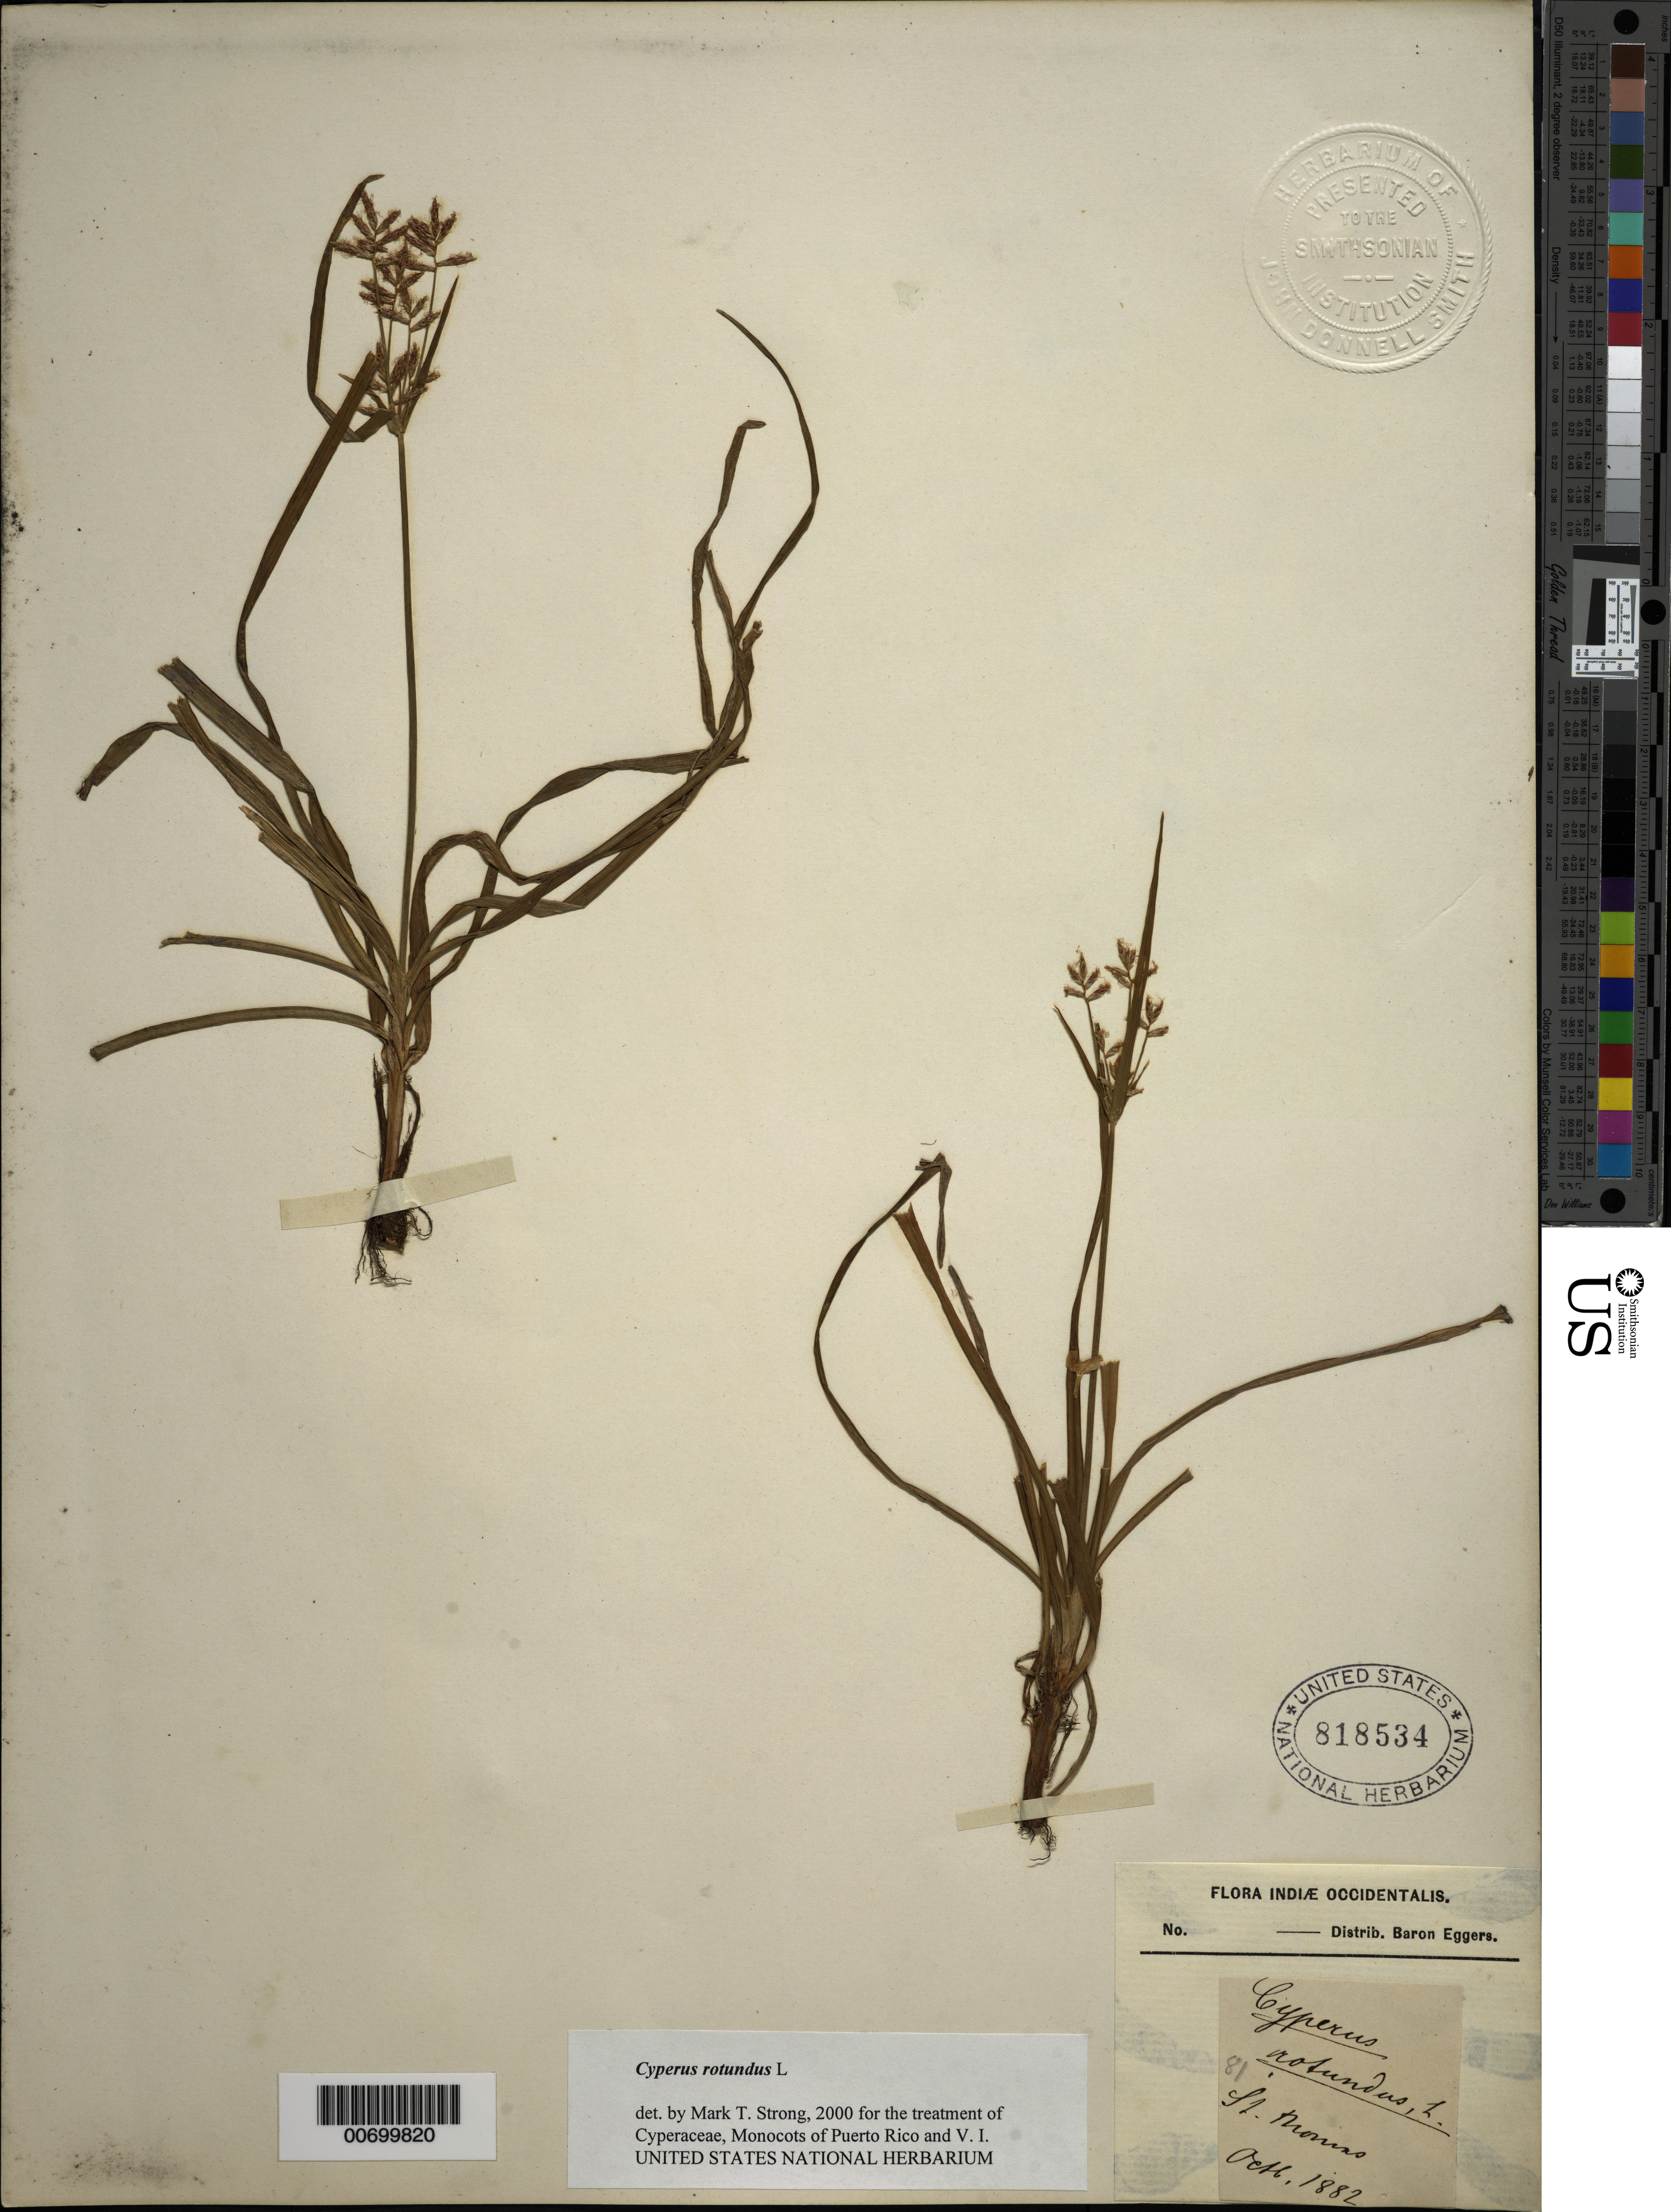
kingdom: Plantae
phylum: Tracheophyta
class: Liliopsida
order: Poales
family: Cyperaceae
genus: Cyperus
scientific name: Cyperus rotundus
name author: L.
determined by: Strong, M. T., (US), Smithsonian Institution - National Museum of Natural History (UNITED STATES)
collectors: H. F. A. von Eggers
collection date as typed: Oct 1882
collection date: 1882-10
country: U.S. Virgin Islands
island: St. Thomas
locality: St. Thomas.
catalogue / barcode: US 818534